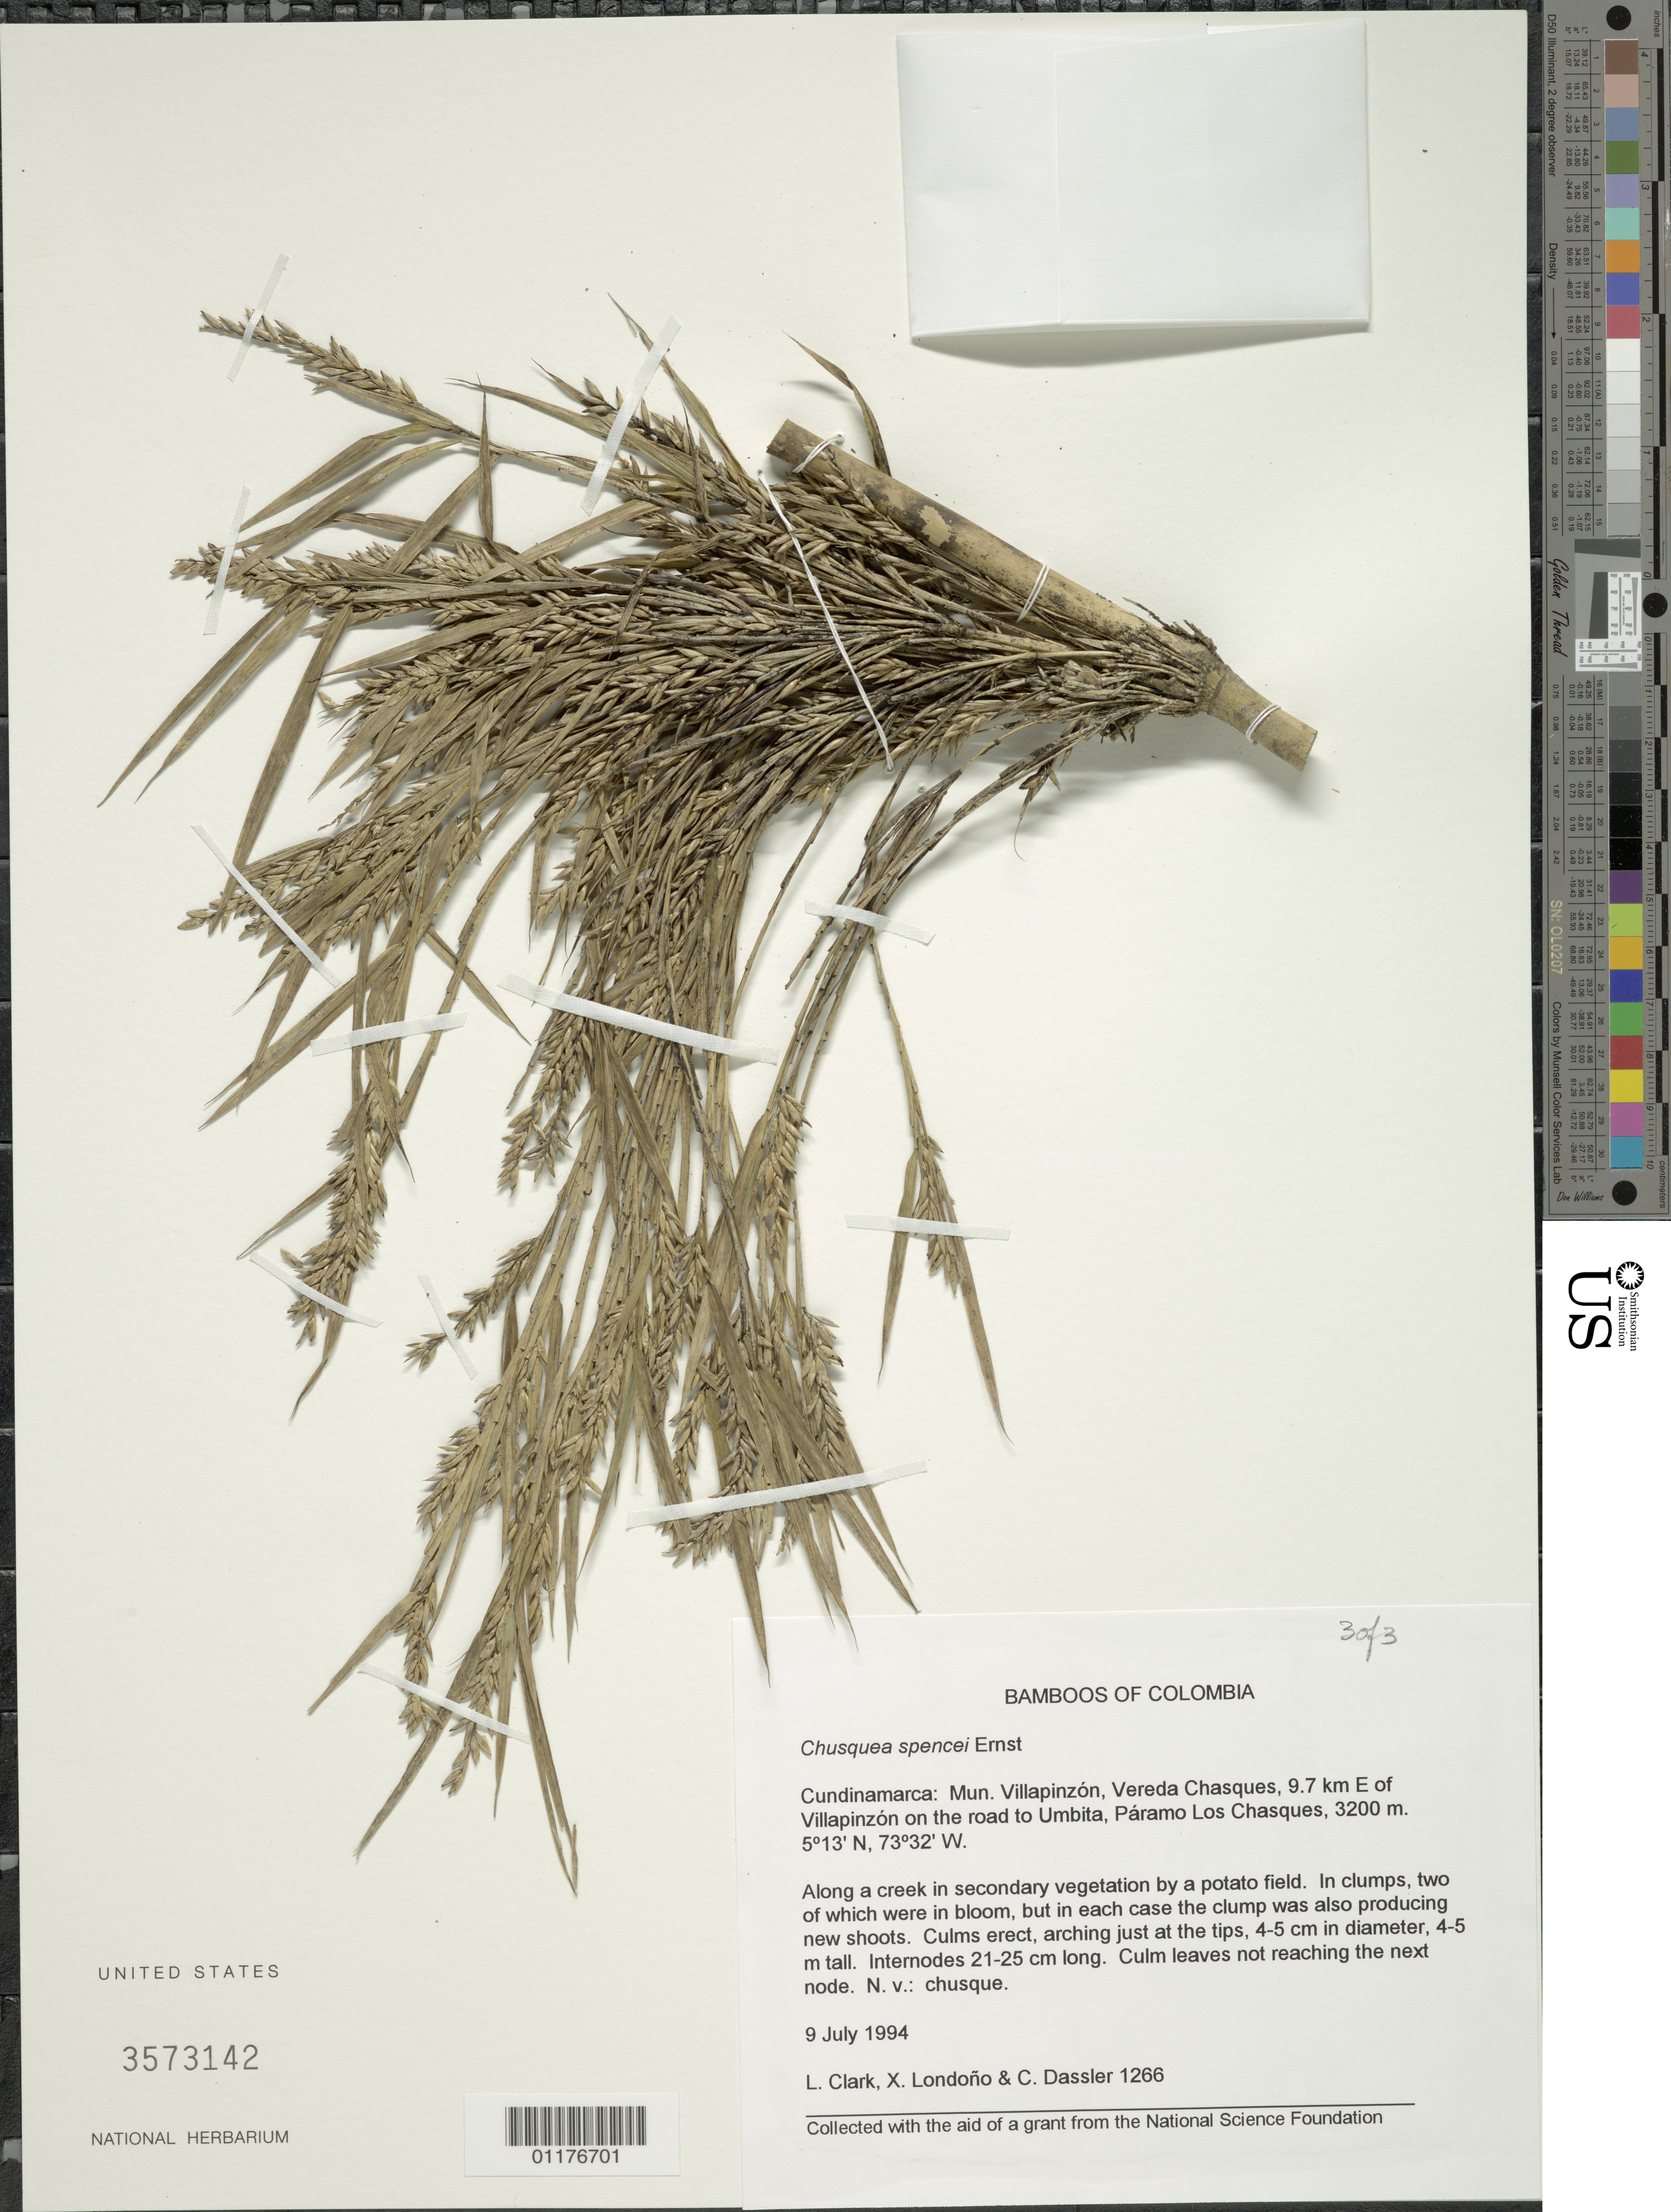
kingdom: Plantae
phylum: Tracheophyta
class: Liliopsida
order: Poales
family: Poaceae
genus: Chusquea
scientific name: Chusquea spencei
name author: Ernst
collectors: L. G. Clark, X. Londoño & C. Dassler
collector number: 1266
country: Colombia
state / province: Cundinamarca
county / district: Villapinzón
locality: Vereda Chasques, E of Villapiunzon on the road to Umbita, Paramo Los Chgasques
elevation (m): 3200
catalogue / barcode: US 3573142